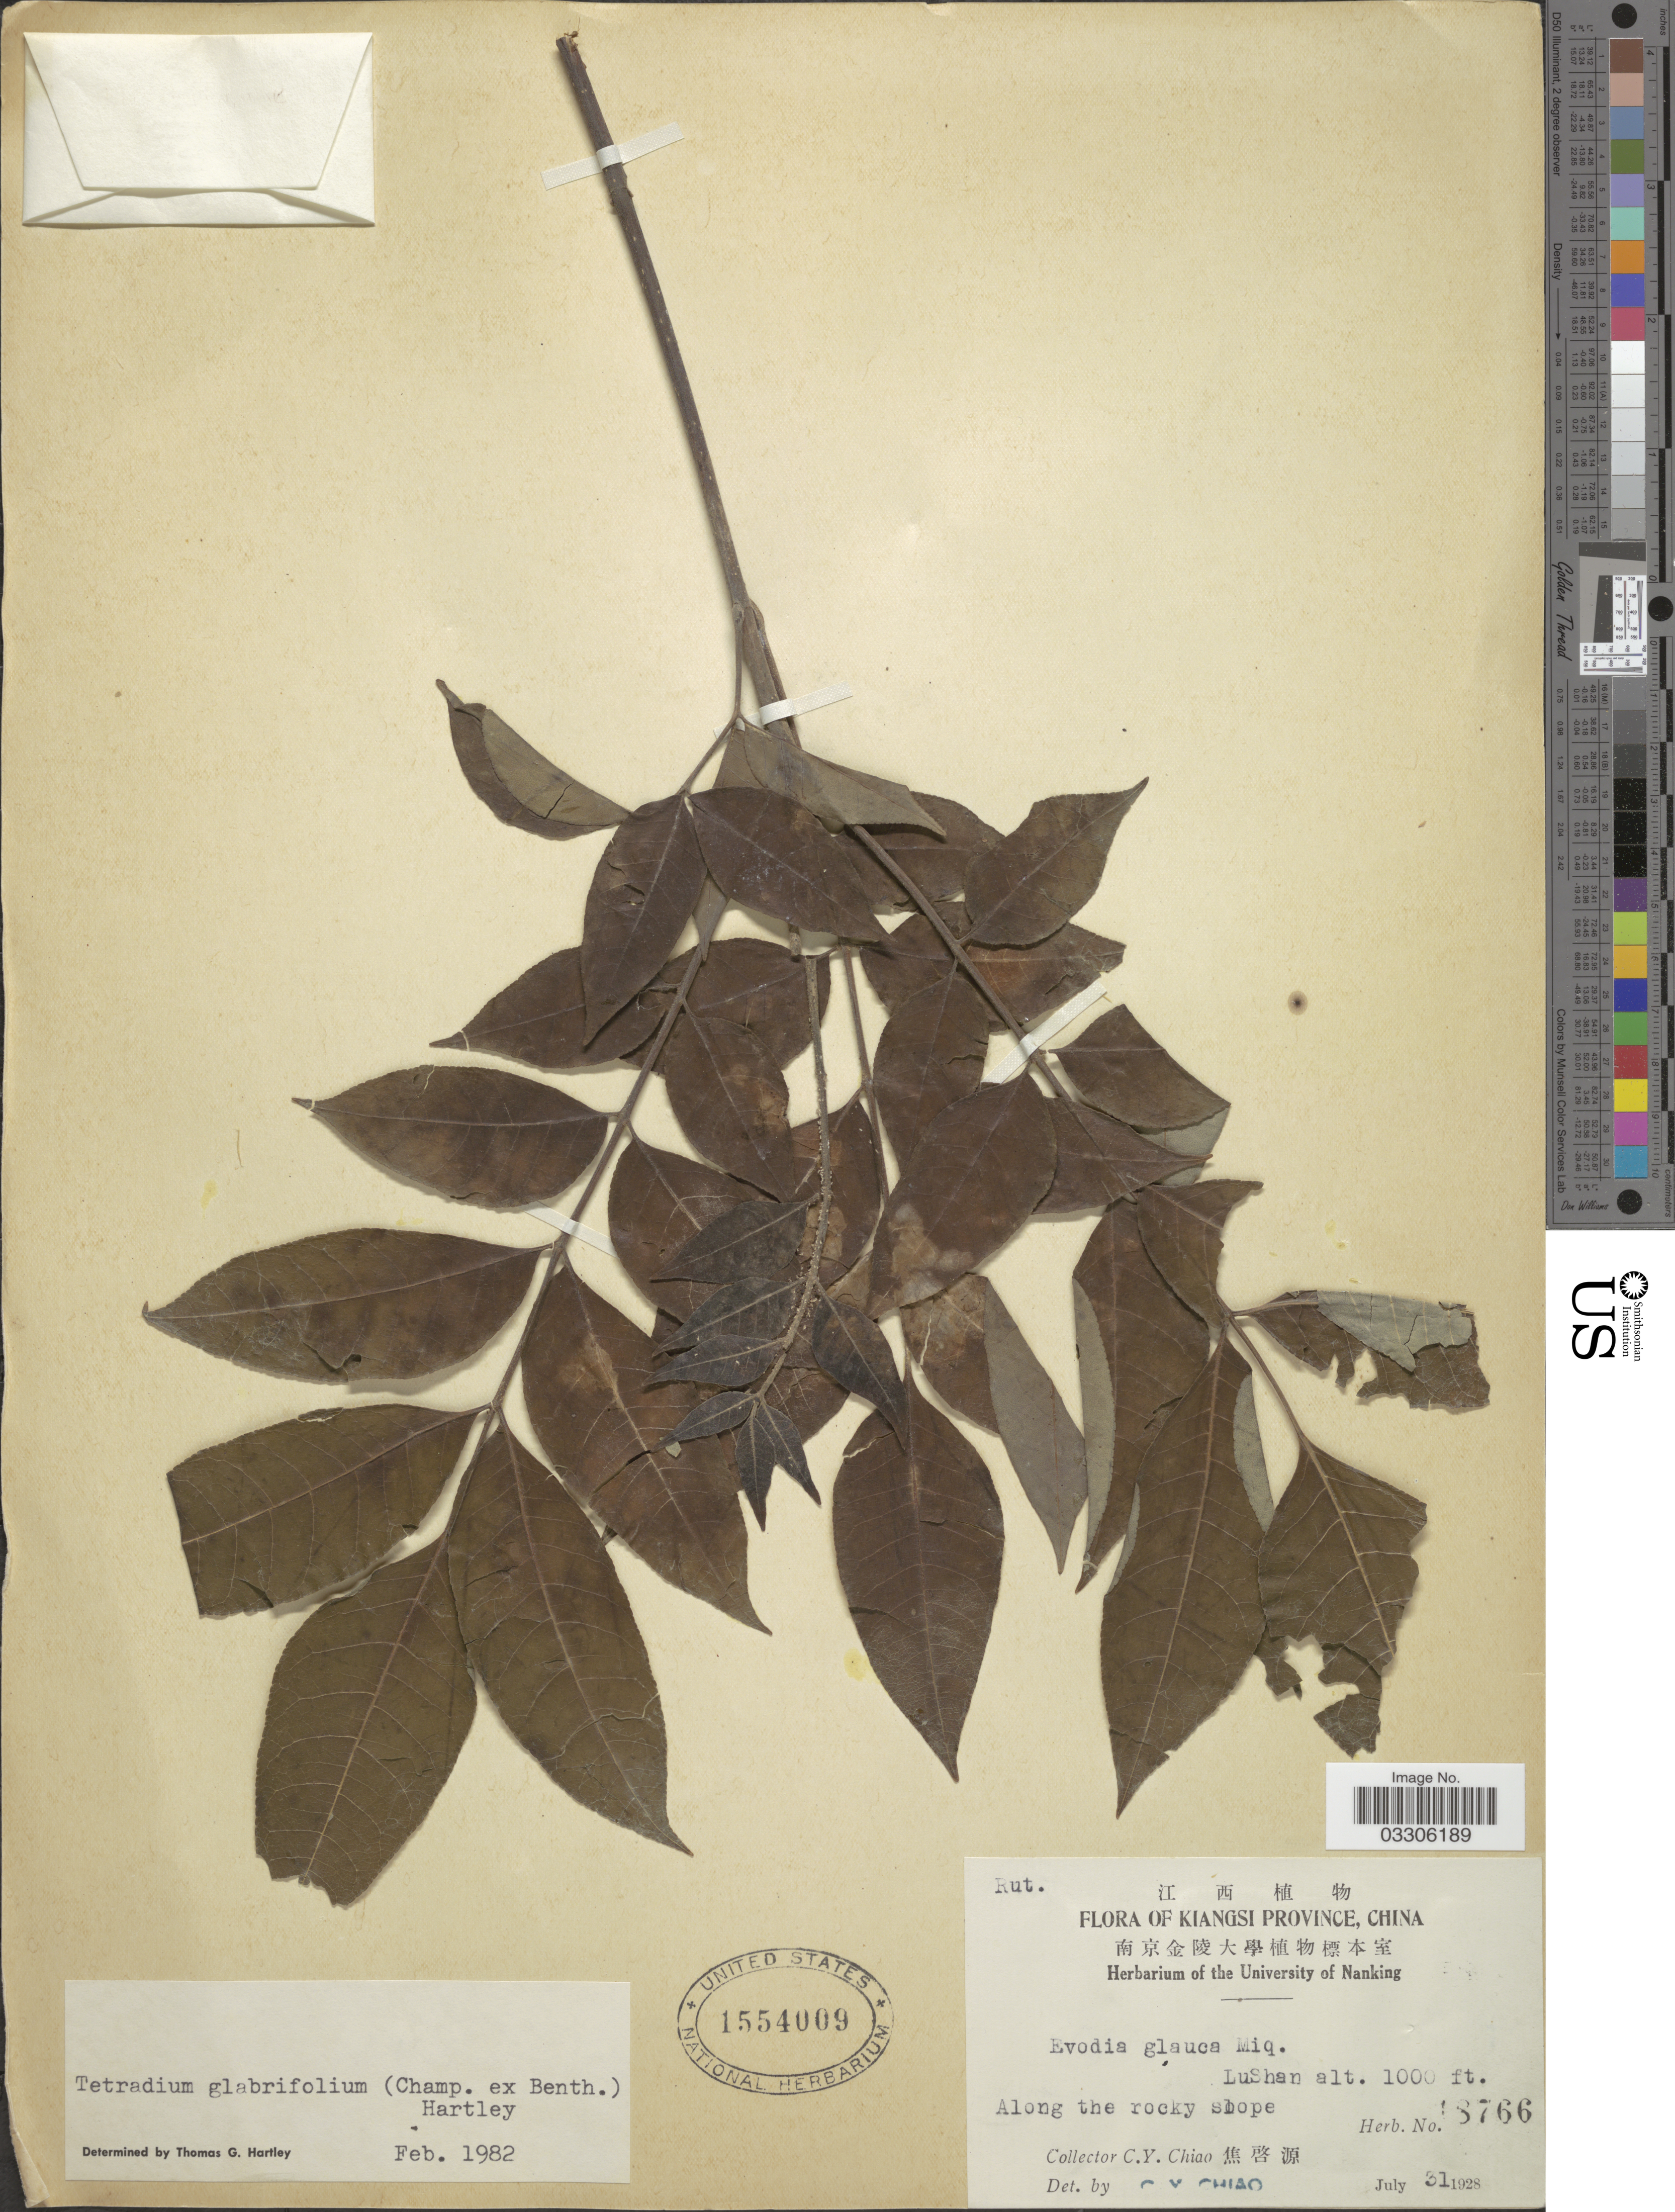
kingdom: Plantae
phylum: Tracheophyta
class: Magnoliopsida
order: Sapindales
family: Rutaceae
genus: Tetradium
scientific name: Tetradium glabrifolium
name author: (Champ. ex Benth.) T.G. Hartley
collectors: C. Y. Chiao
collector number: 18766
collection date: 1928-07-31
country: China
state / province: Jiangxi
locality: Kiangsi Province. LuShan. Along the rocky slope.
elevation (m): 305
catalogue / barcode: US 1554009